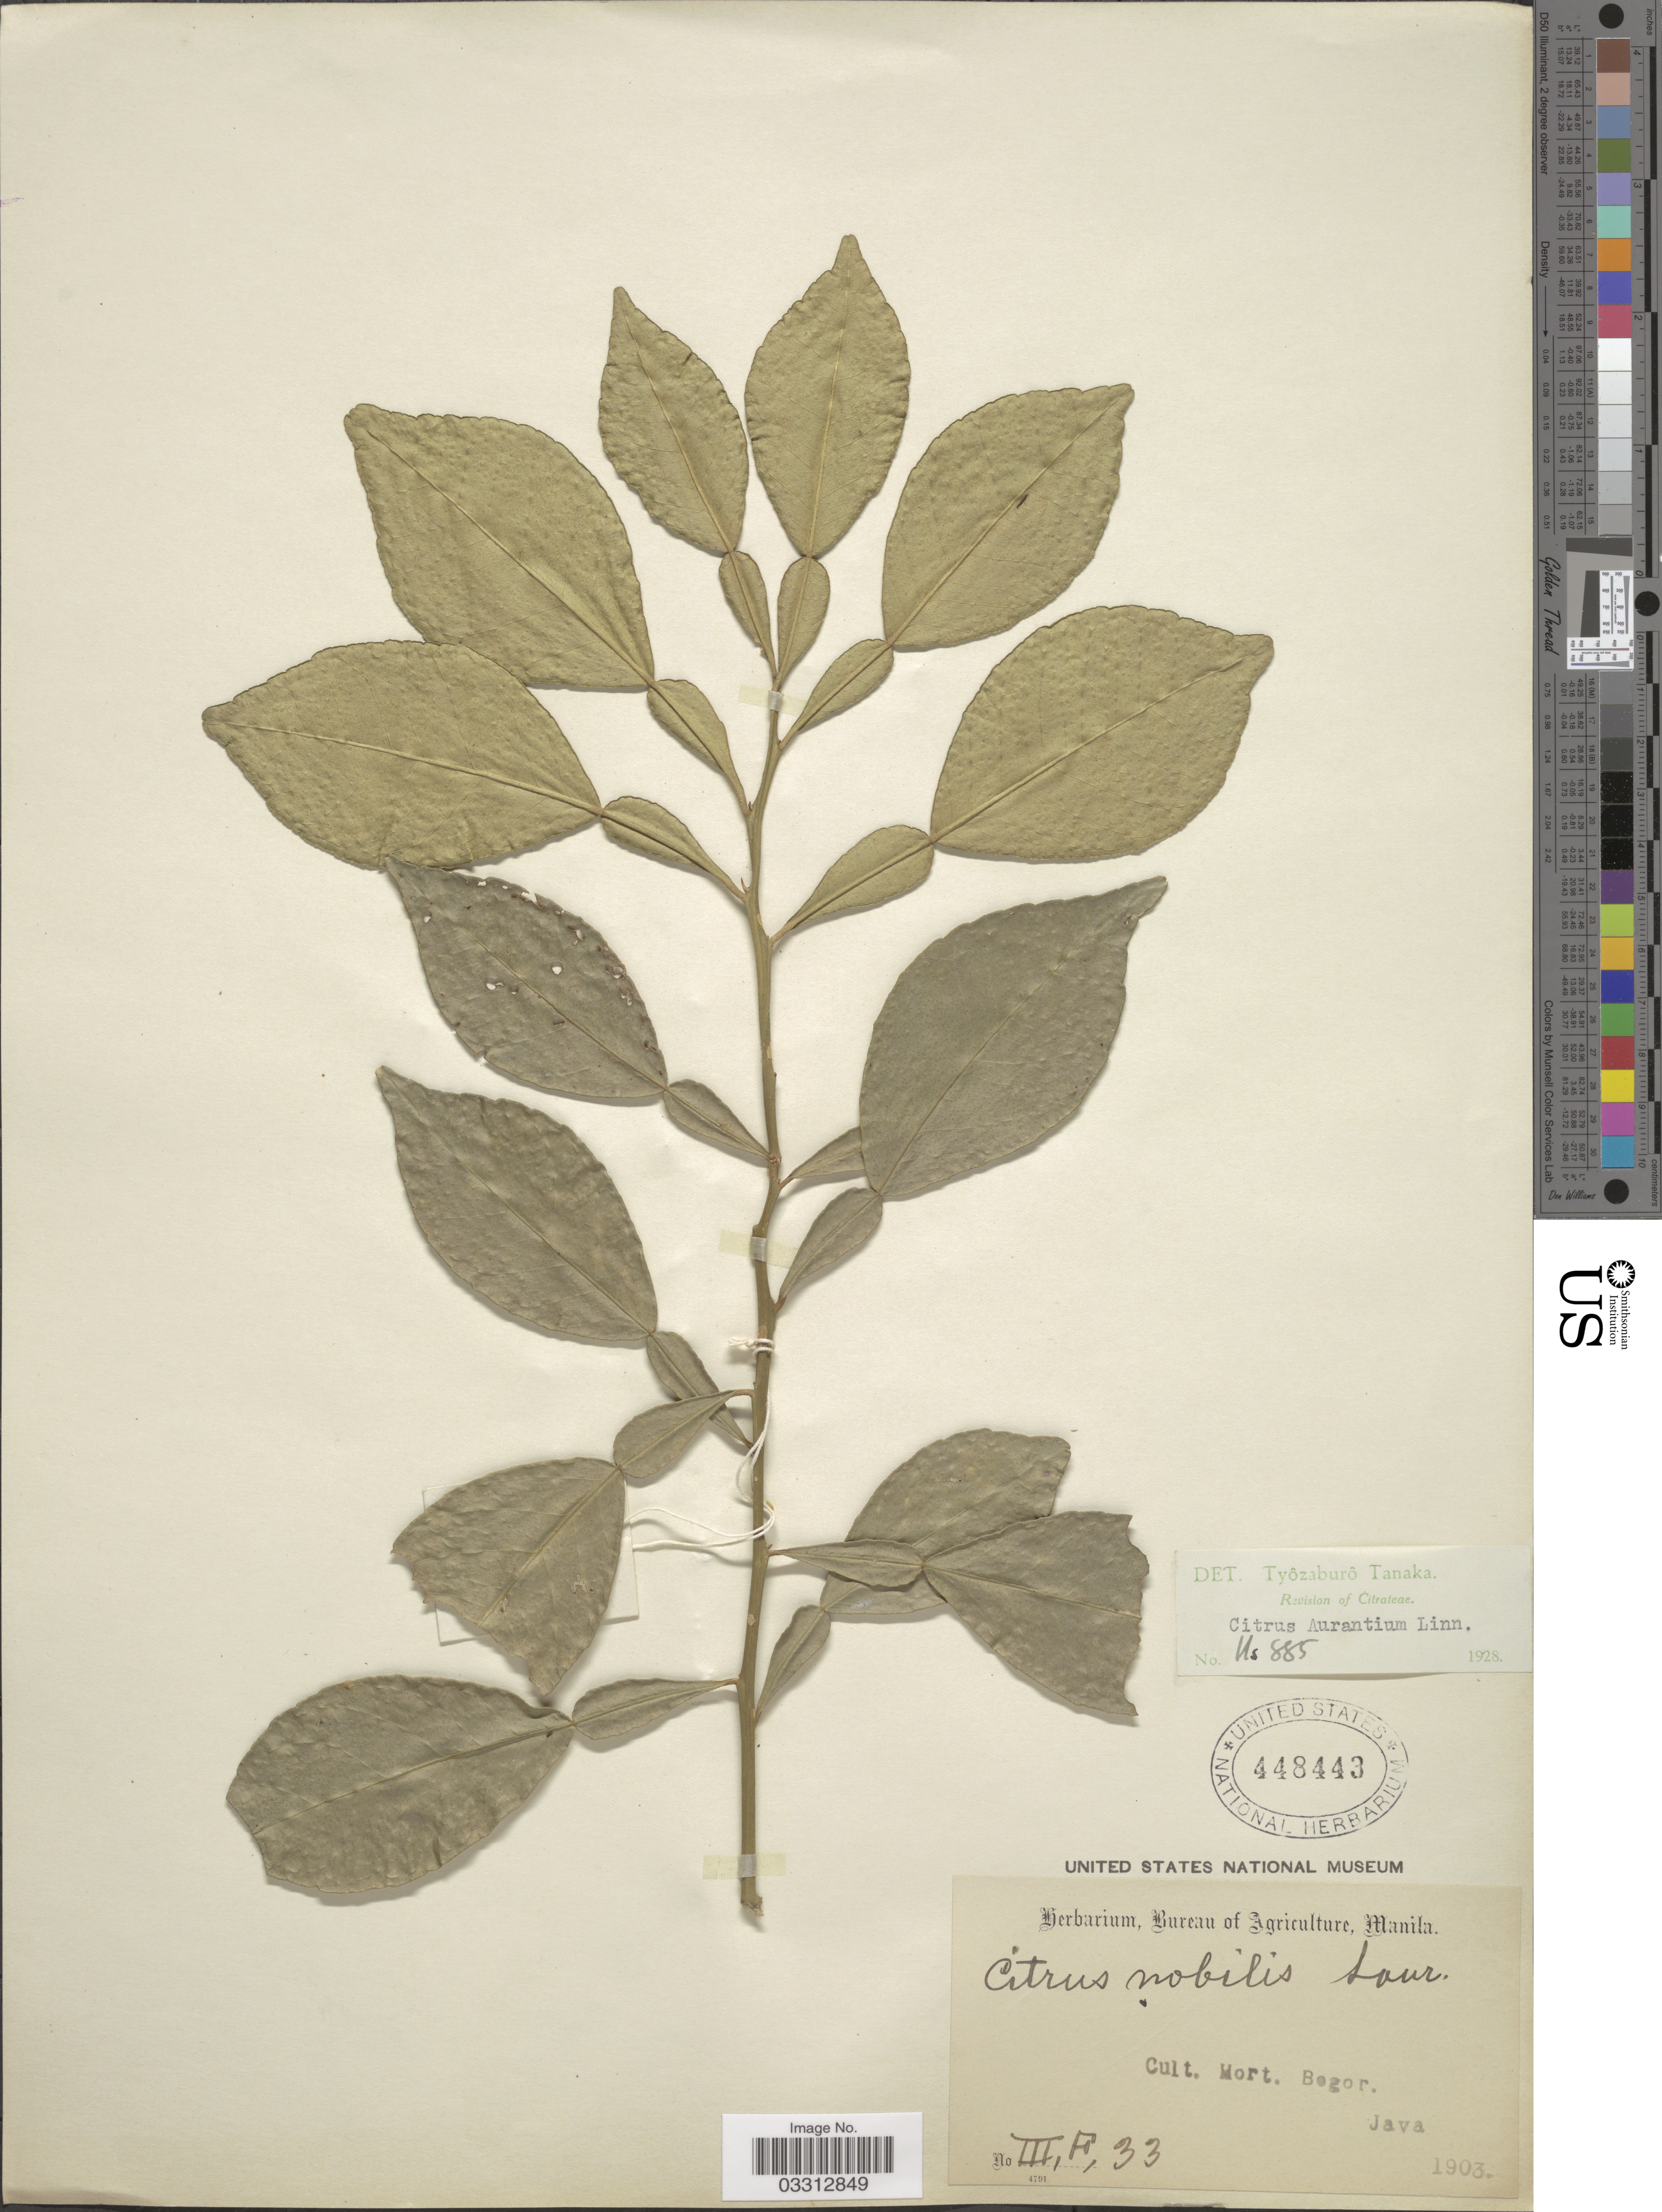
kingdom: Plantae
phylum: Tracheophyta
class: Magnoliopsida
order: Sapindales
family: Rutaceae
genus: Citrus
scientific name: Citrus x aurantium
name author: L.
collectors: Ex herb. Bureau of Agriculture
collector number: III,F,33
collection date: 1903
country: Indonesia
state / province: Java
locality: Cult. Hort. Bogor. Java.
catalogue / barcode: US 448443